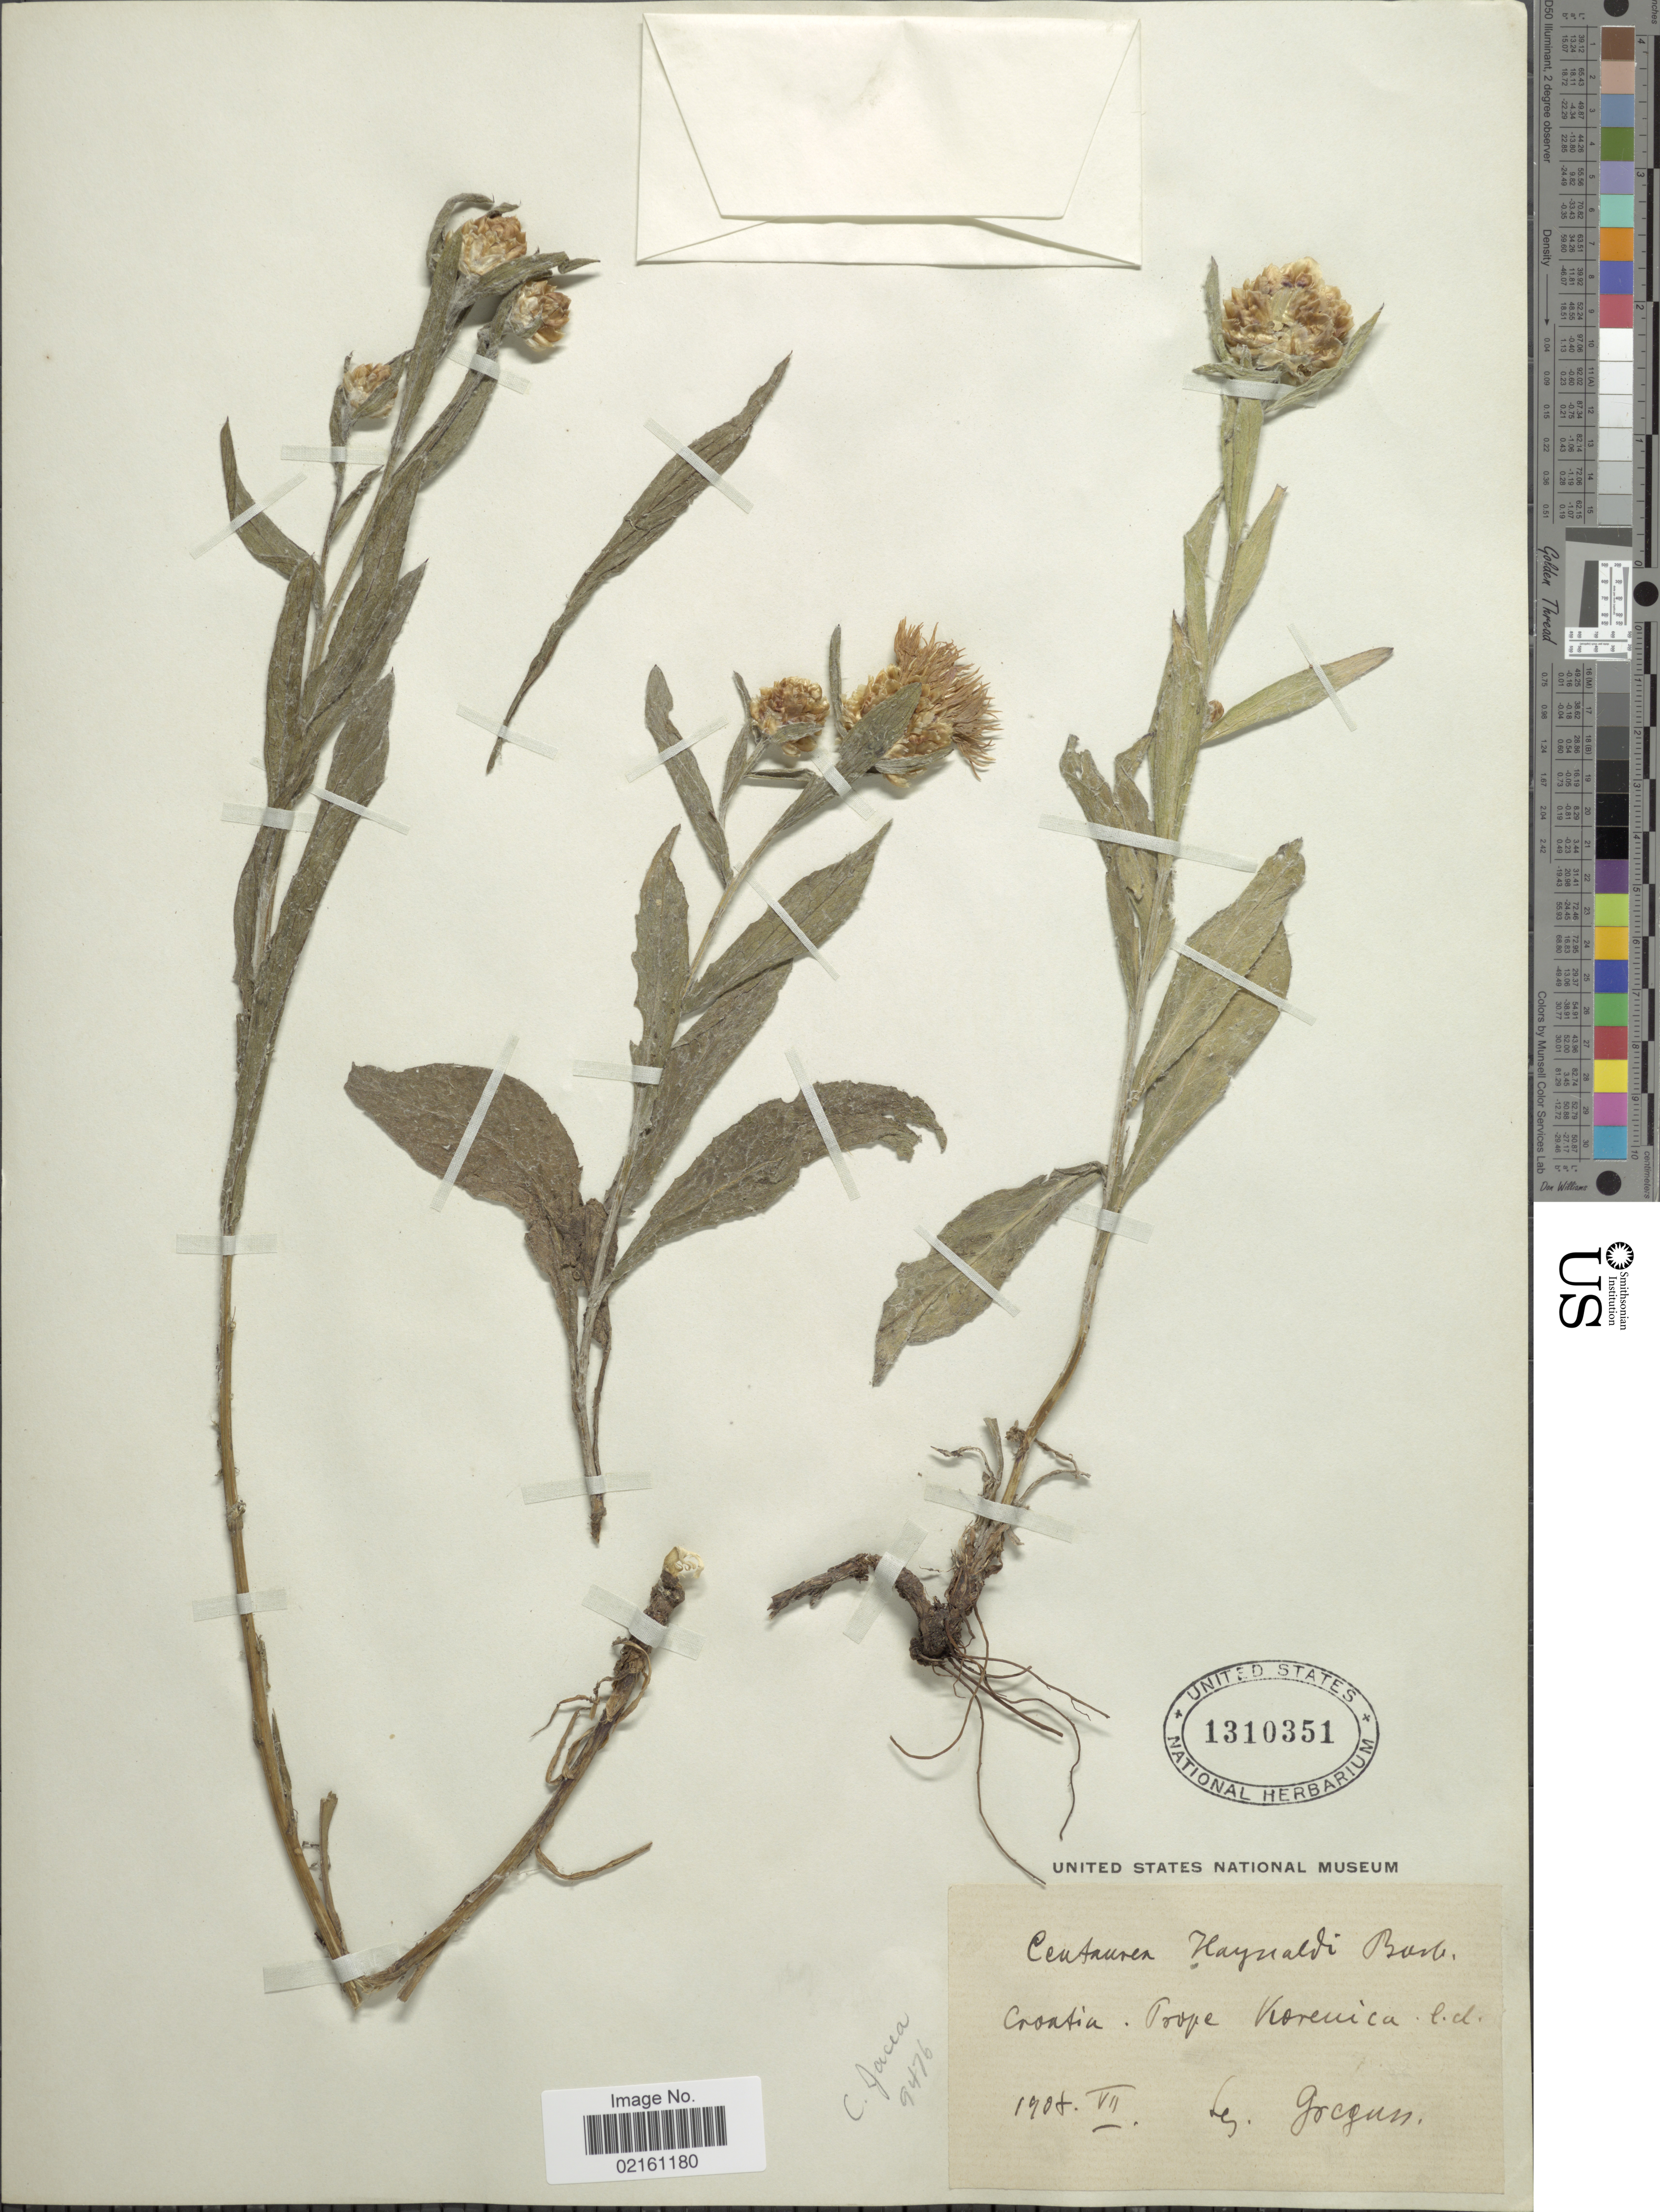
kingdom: Plantae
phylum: Tracheophyta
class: Magnoliopsida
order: Asterales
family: Asteraceae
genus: Centaurea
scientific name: Centaurea jacea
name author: L.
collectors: Gregun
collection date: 1904-07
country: Croatia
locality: Prope Korenica l. d. [interpreted]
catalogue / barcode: US 1310351